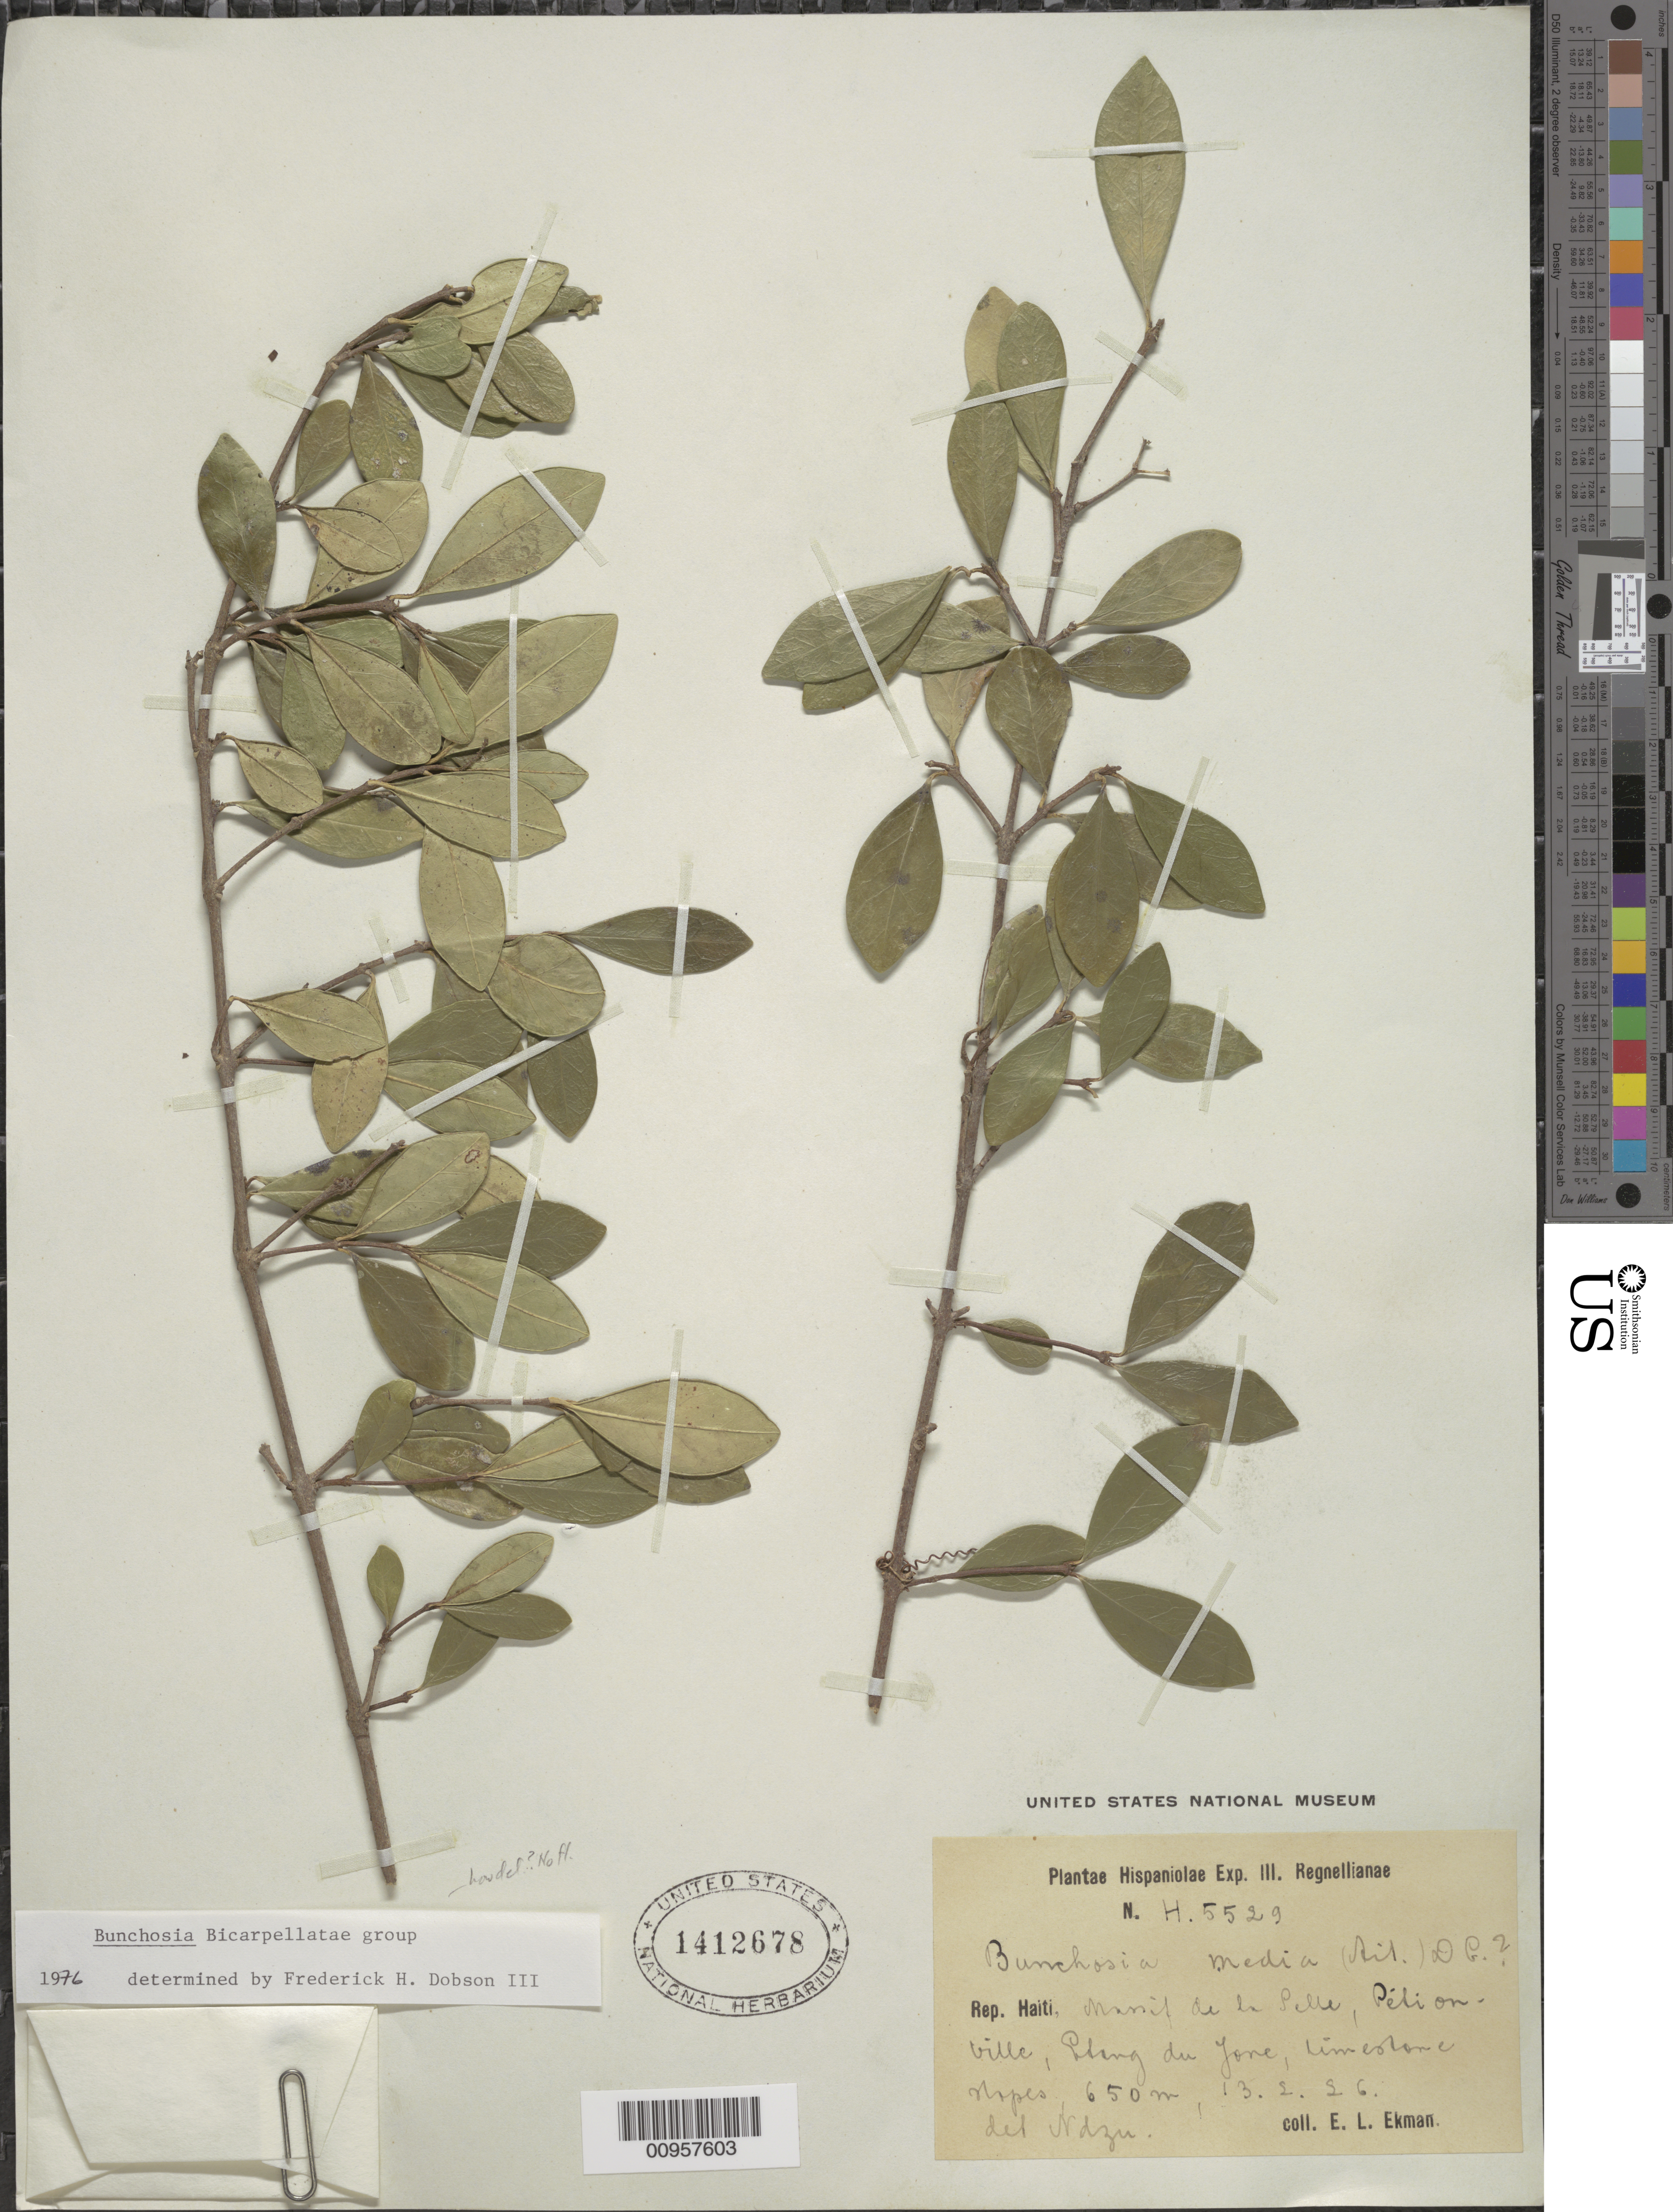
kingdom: Plantae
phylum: Tracheophyta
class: Magnoliopsida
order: Malpighiales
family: Malpighiaceae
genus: Bunchosia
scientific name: Bunchosia sp.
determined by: Dobson, Frederick H.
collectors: E. L. Ekman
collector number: H 5529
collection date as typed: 13 Feb 1926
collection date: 1926-02-13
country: Haiti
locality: Massif de la Selle, Pétionville, Etang du Jonc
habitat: Limestone slopes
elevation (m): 650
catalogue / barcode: US 1412678